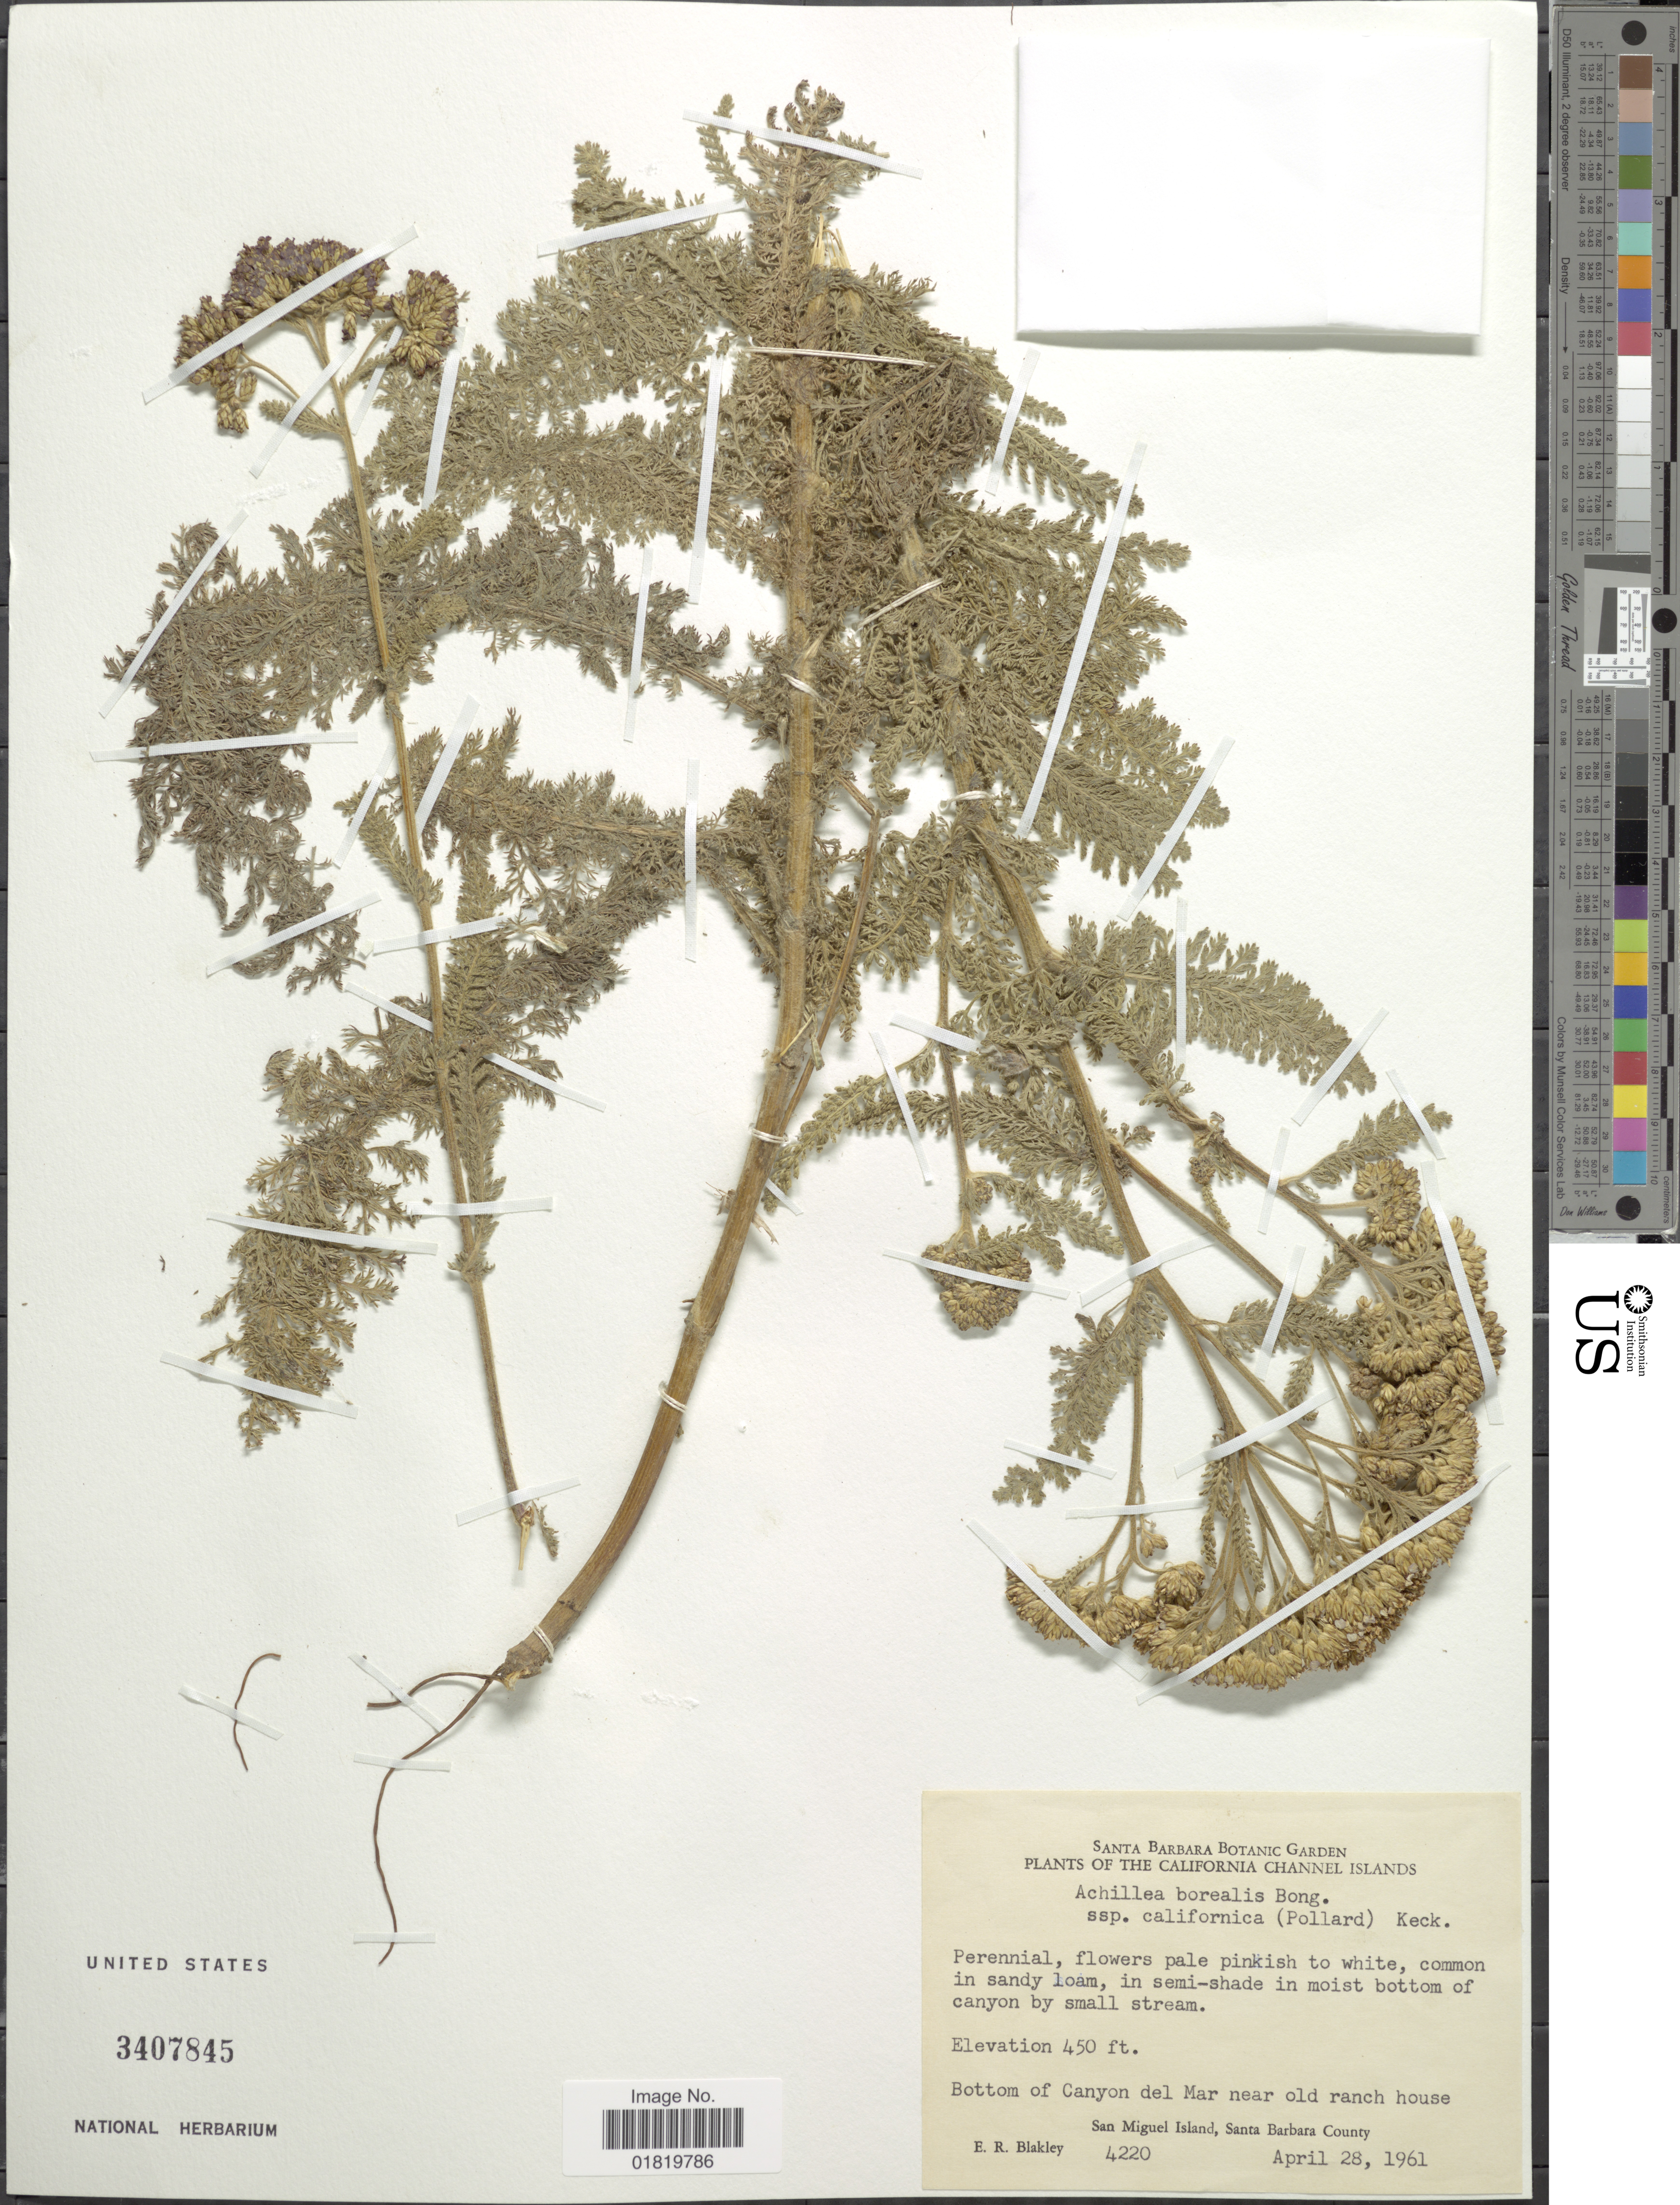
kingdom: Plantae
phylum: Tracheophyta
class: Magnoliopsida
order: Asterales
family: Asteraceae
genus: Achillea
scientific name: Achillea borealis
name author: Bong.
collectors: E. R. Blakley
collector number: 4220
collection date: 1961-04-28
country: United States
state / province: California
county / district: Santa Barbara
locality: California Channel Islands. Bottom of Canyon del Mar near old ranch house, San Miguel Island, Santa Barbara County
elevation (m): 137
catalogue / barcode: US 3407845